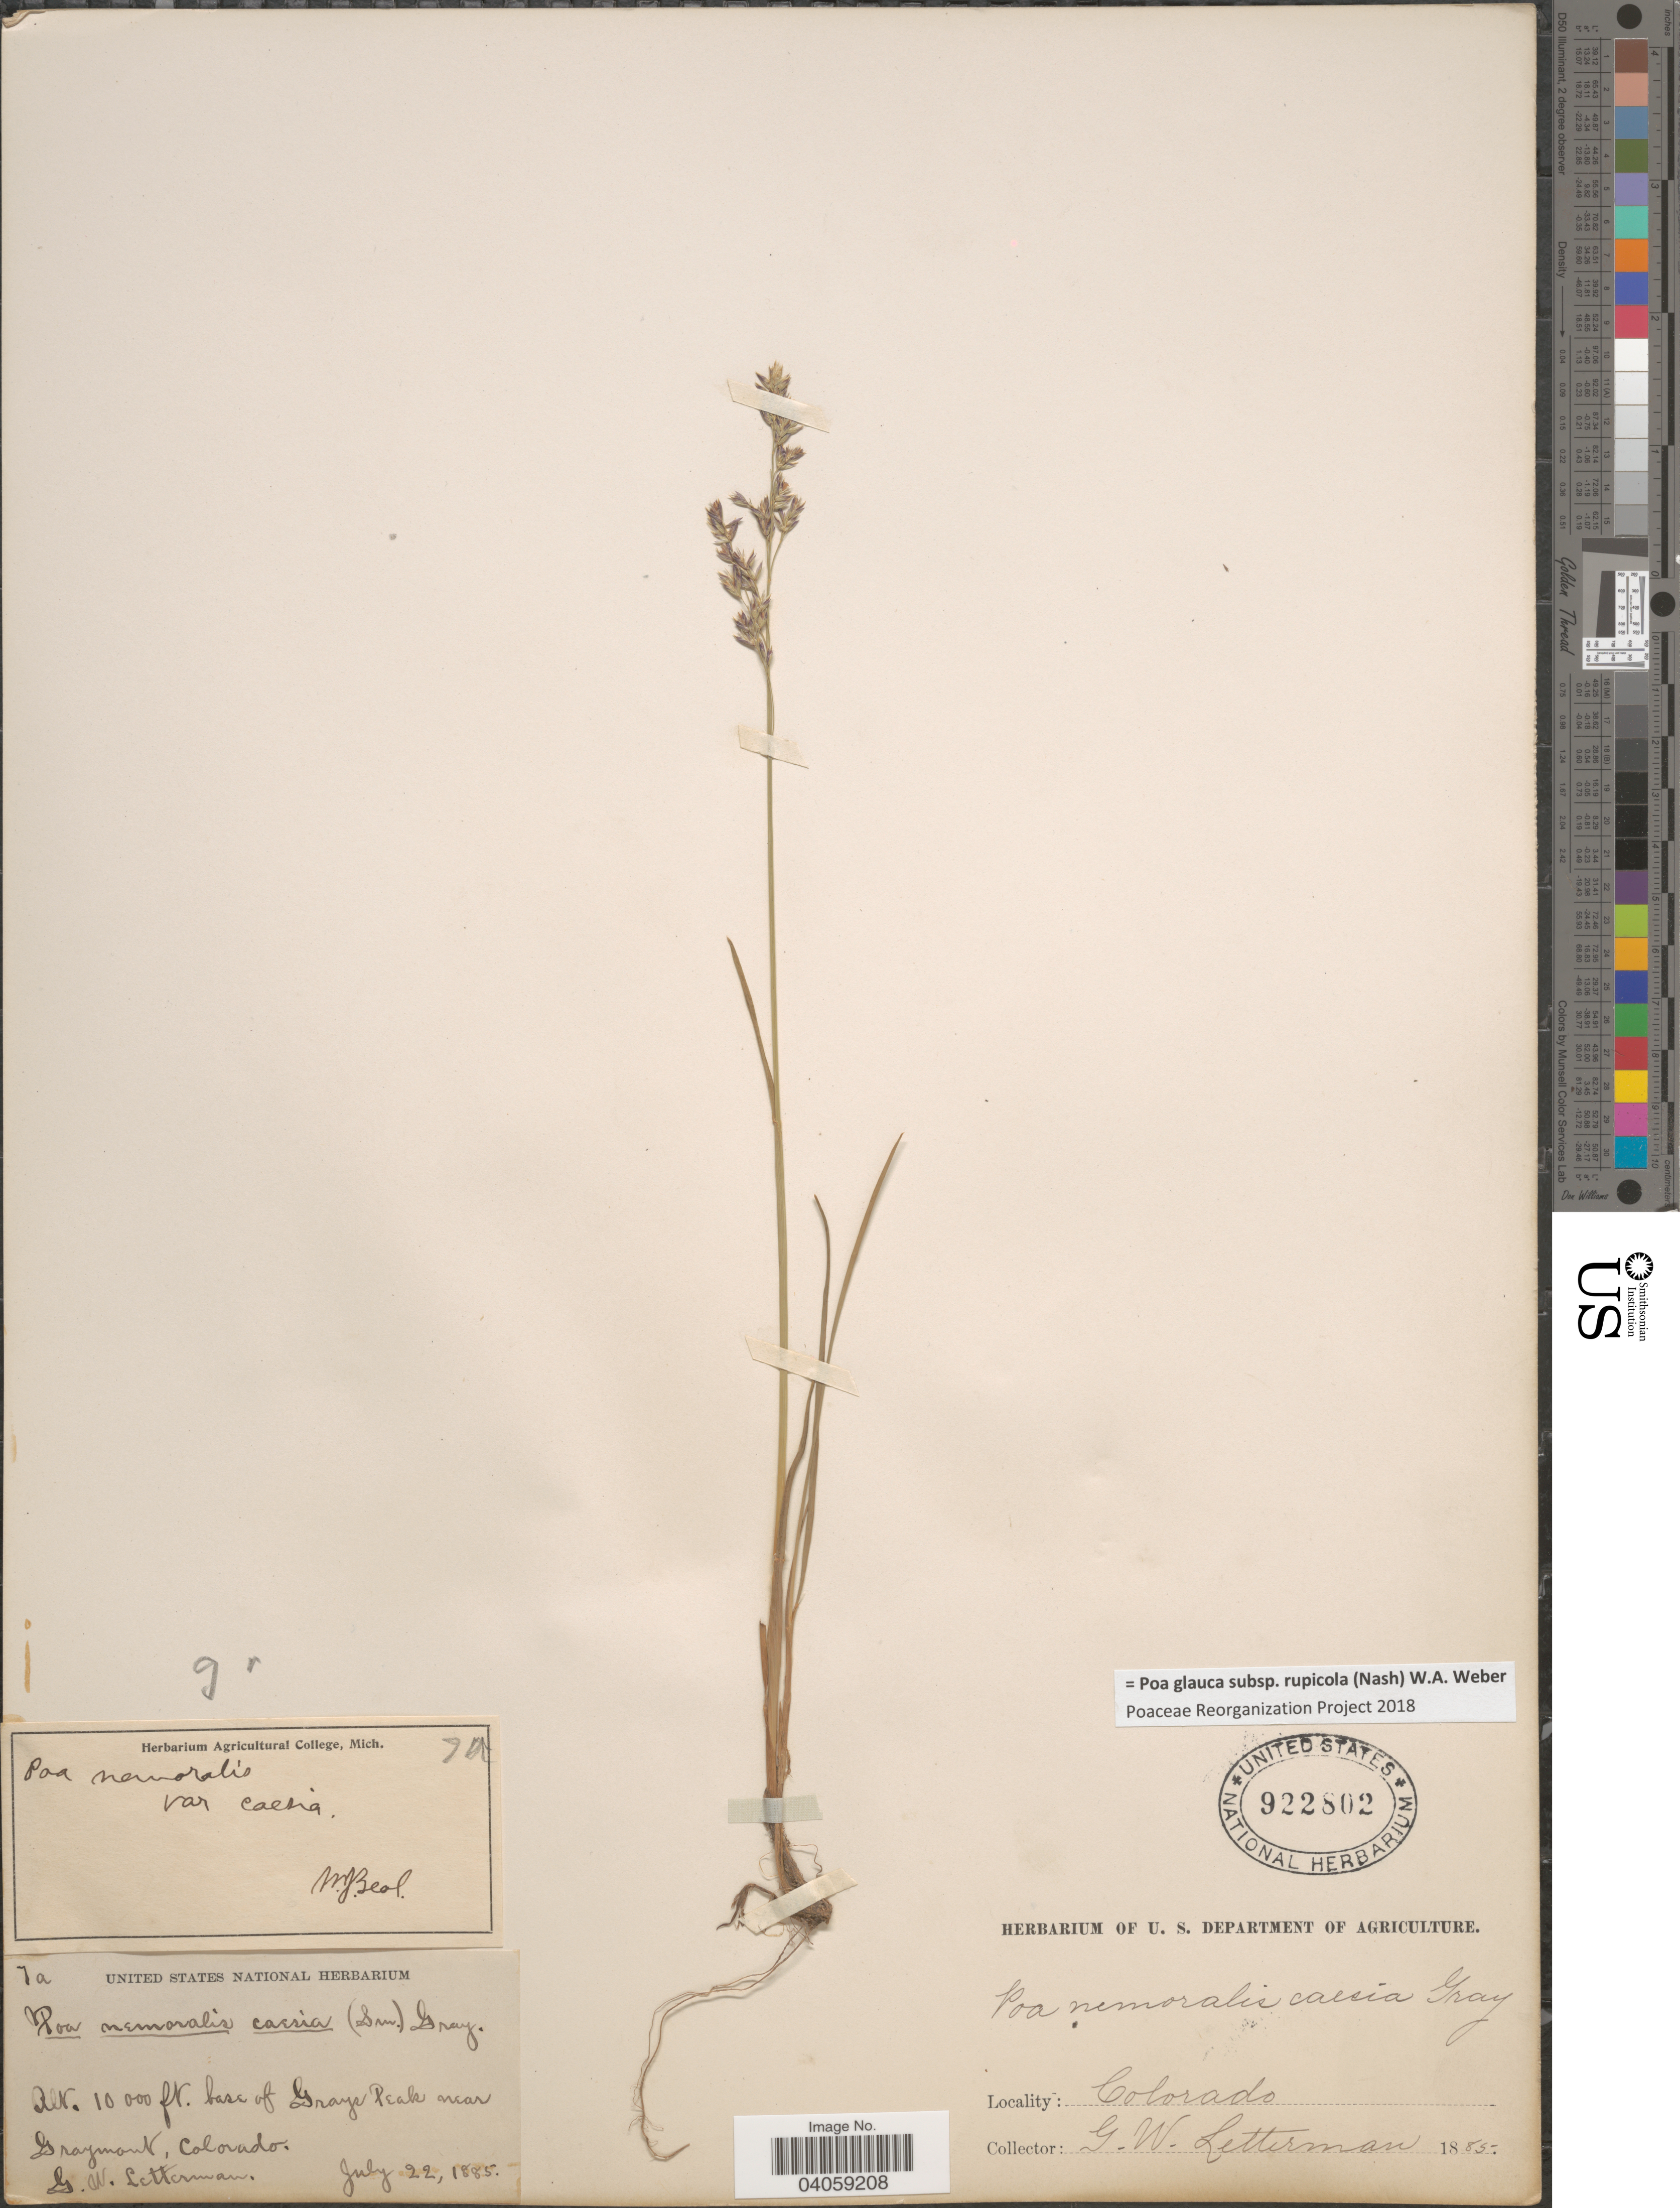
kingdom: Plantae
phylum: Tracheophyta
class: Liliopsida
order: Poales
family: Poaceae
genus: Poa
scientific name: Poa glauca subsp. rupicola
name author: (Nash) W.A. Weber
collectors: G. W. Letterman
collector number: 7a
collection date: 1885-07-22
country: United States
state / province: Colorado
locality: Base of Grays Peak near Graymont.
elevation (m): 3048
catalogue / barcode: US 922802